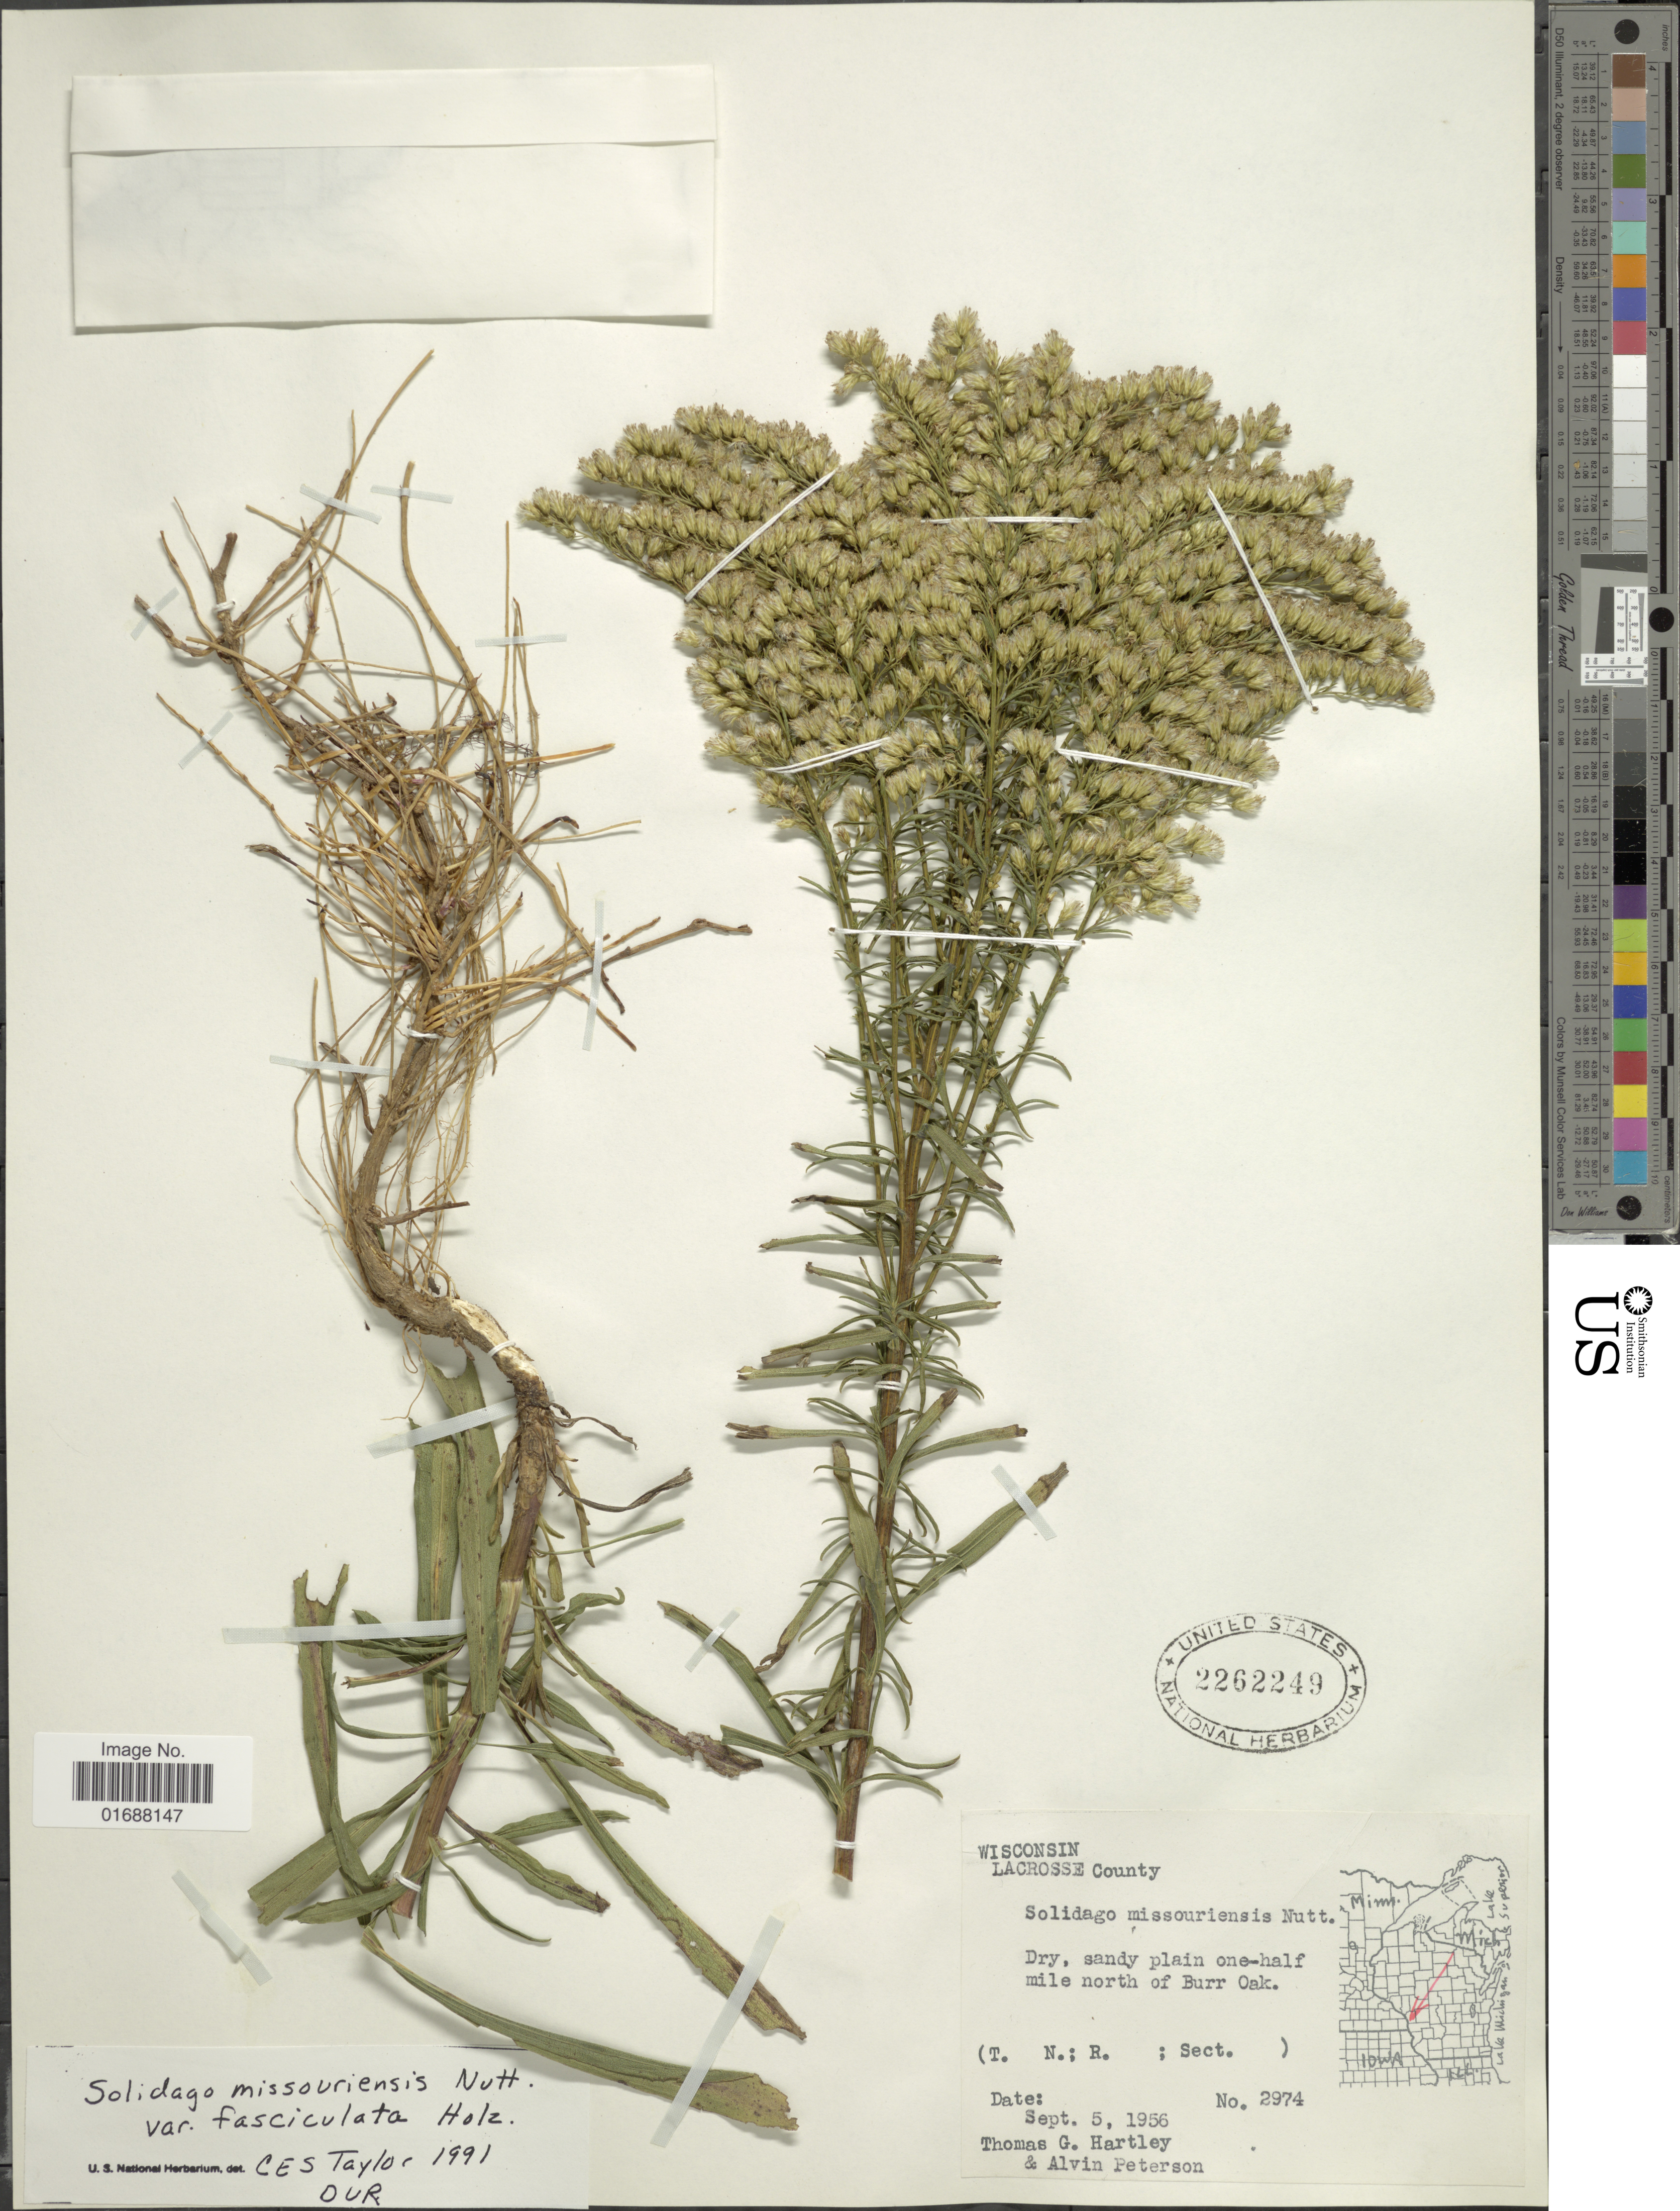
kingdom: Plantae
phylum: Tracheophyta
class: Magnoliopsida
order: Asterales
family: Asteraceae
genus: Solidago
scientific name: Solidago missouriensis var. fasciculata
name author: Holz.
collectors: T. G. Hartley & A. Petersen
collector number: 2974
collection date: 1956-09-05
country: United States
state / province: Wisconsin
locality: Wisconsin, Lacrosse County. Sandy plain one-half mile north of Burr Oak.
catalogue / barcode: US 2262249